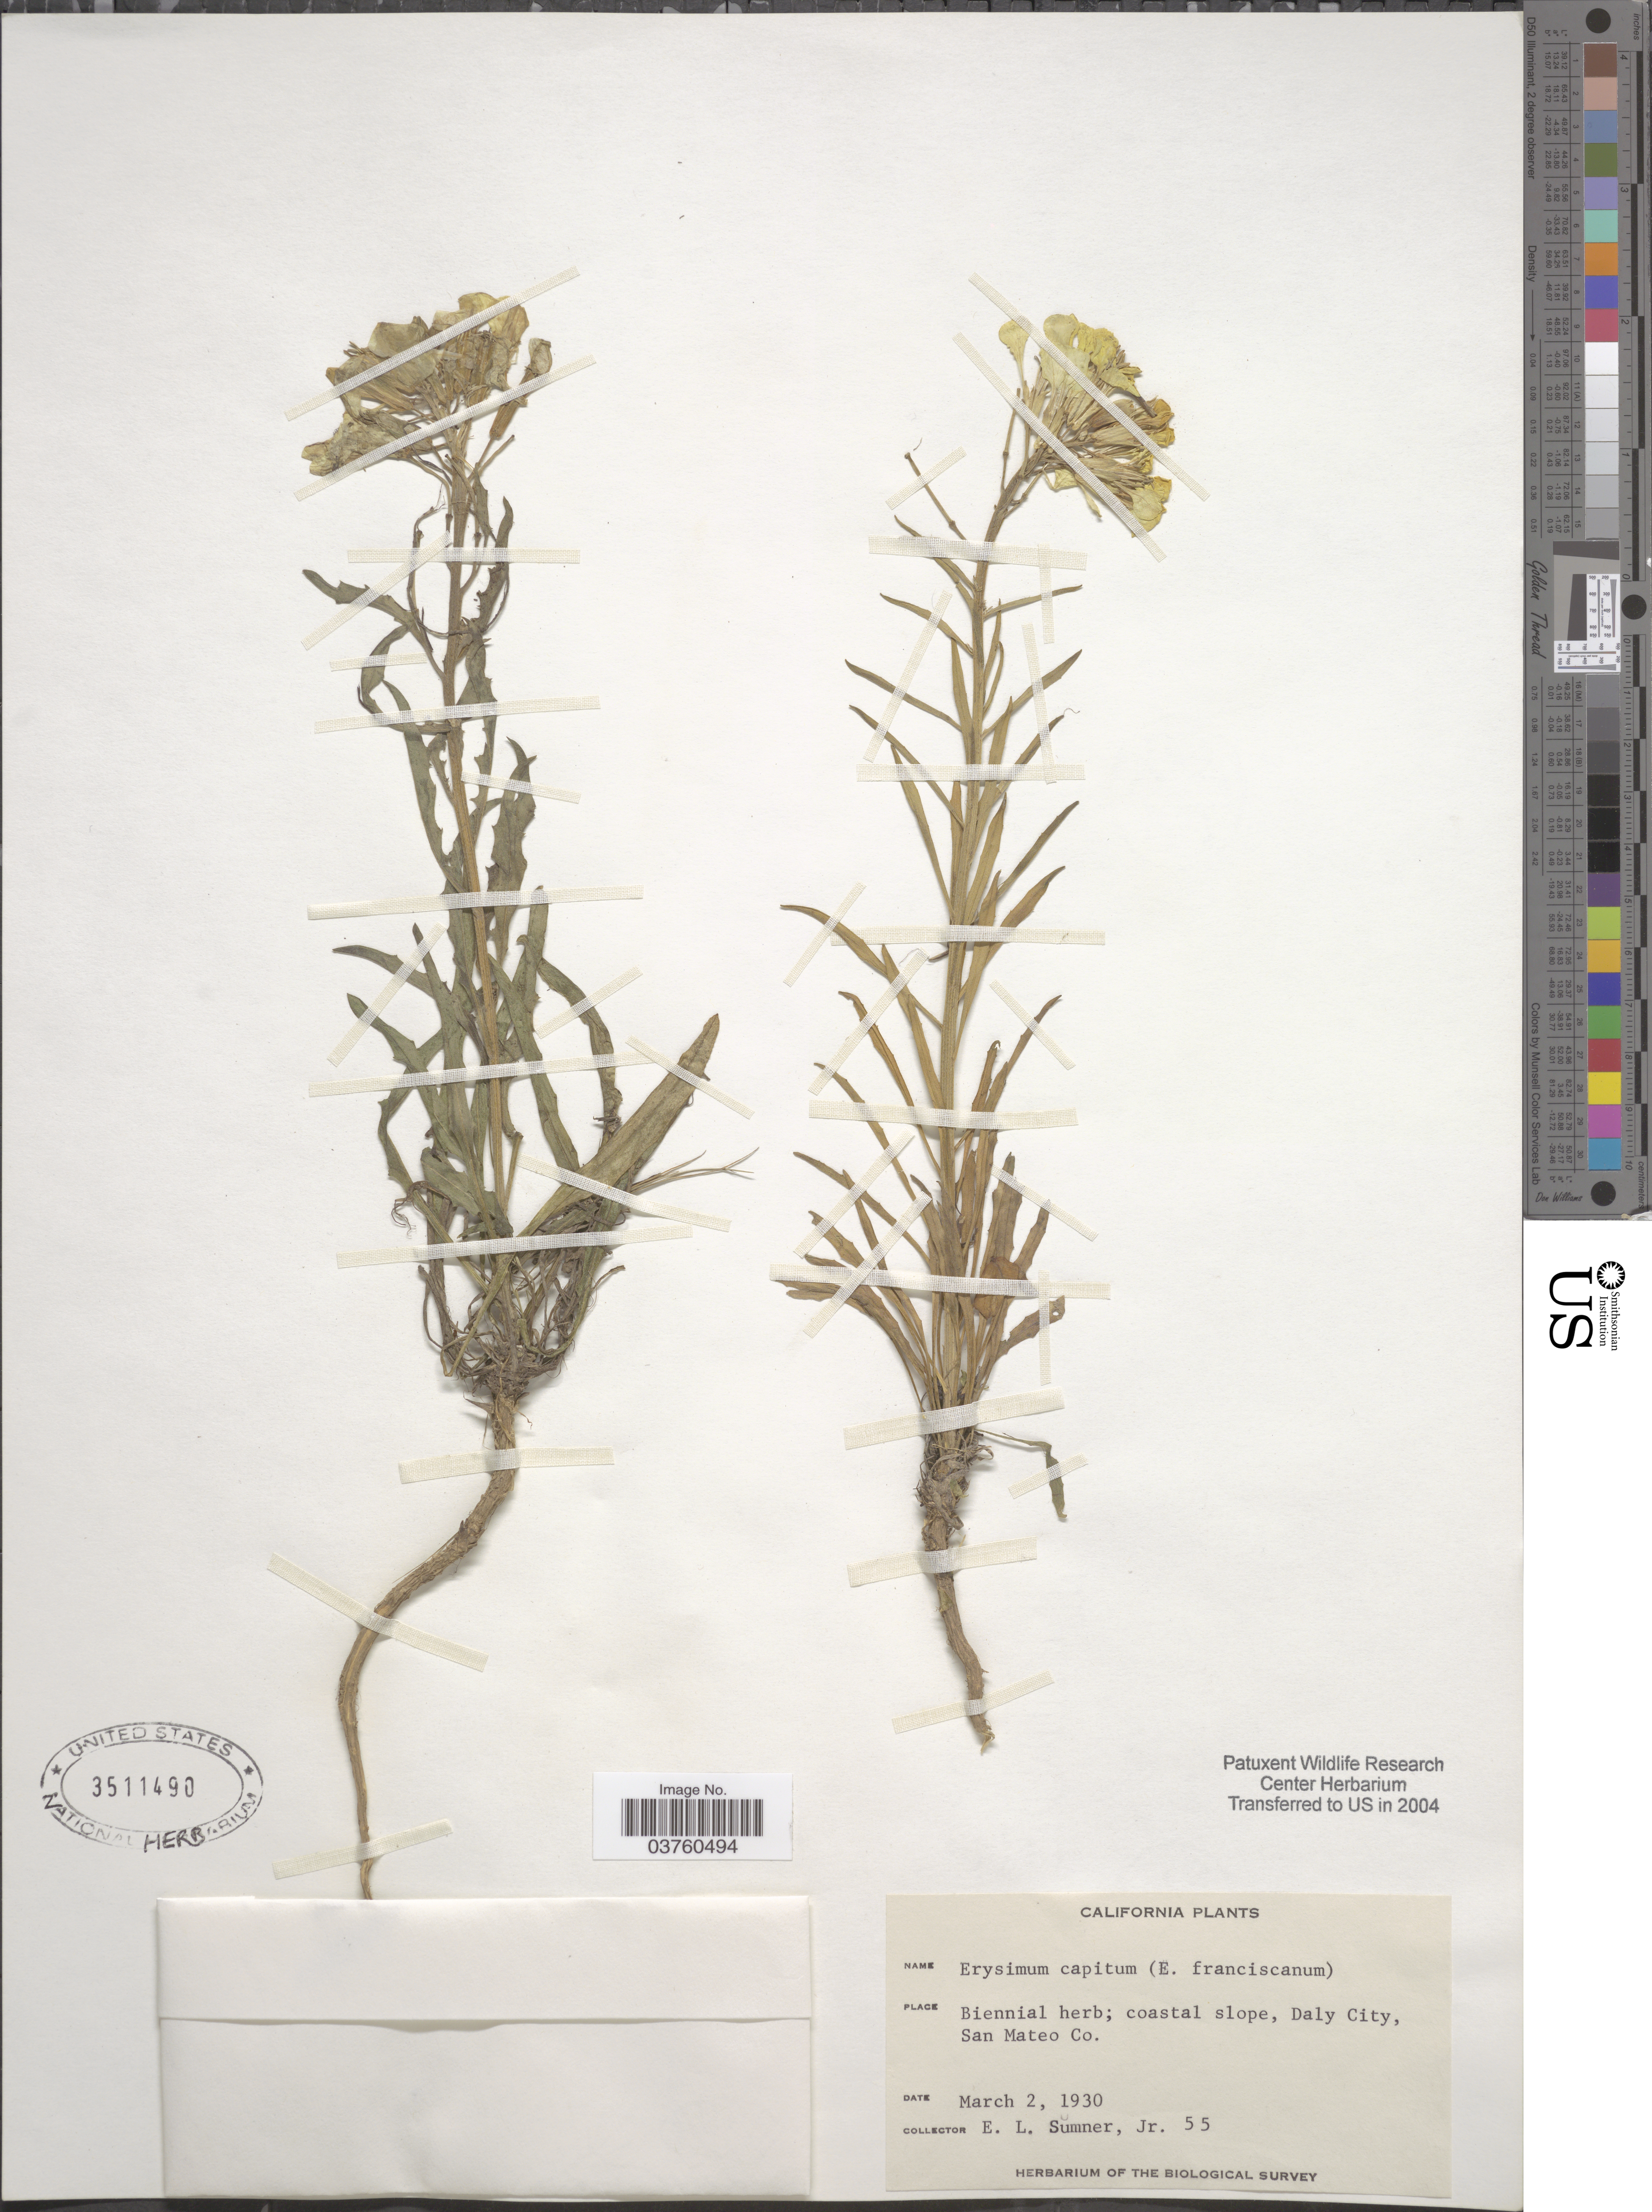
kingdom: Plantae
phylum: Tracheophyta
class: Magnoliopsida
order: Brassicales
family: Brassicaceae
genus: Erysimum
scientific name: Erysimum capitatum subsp. capitatum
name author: (Douglas ex Hook.) Greene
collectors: E. Summer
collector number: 55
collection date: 1930-03-02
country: United States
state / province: California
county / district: San Mateo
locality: Coastal slope, Daly City, San Mateo Co.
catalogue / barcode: US 3511490